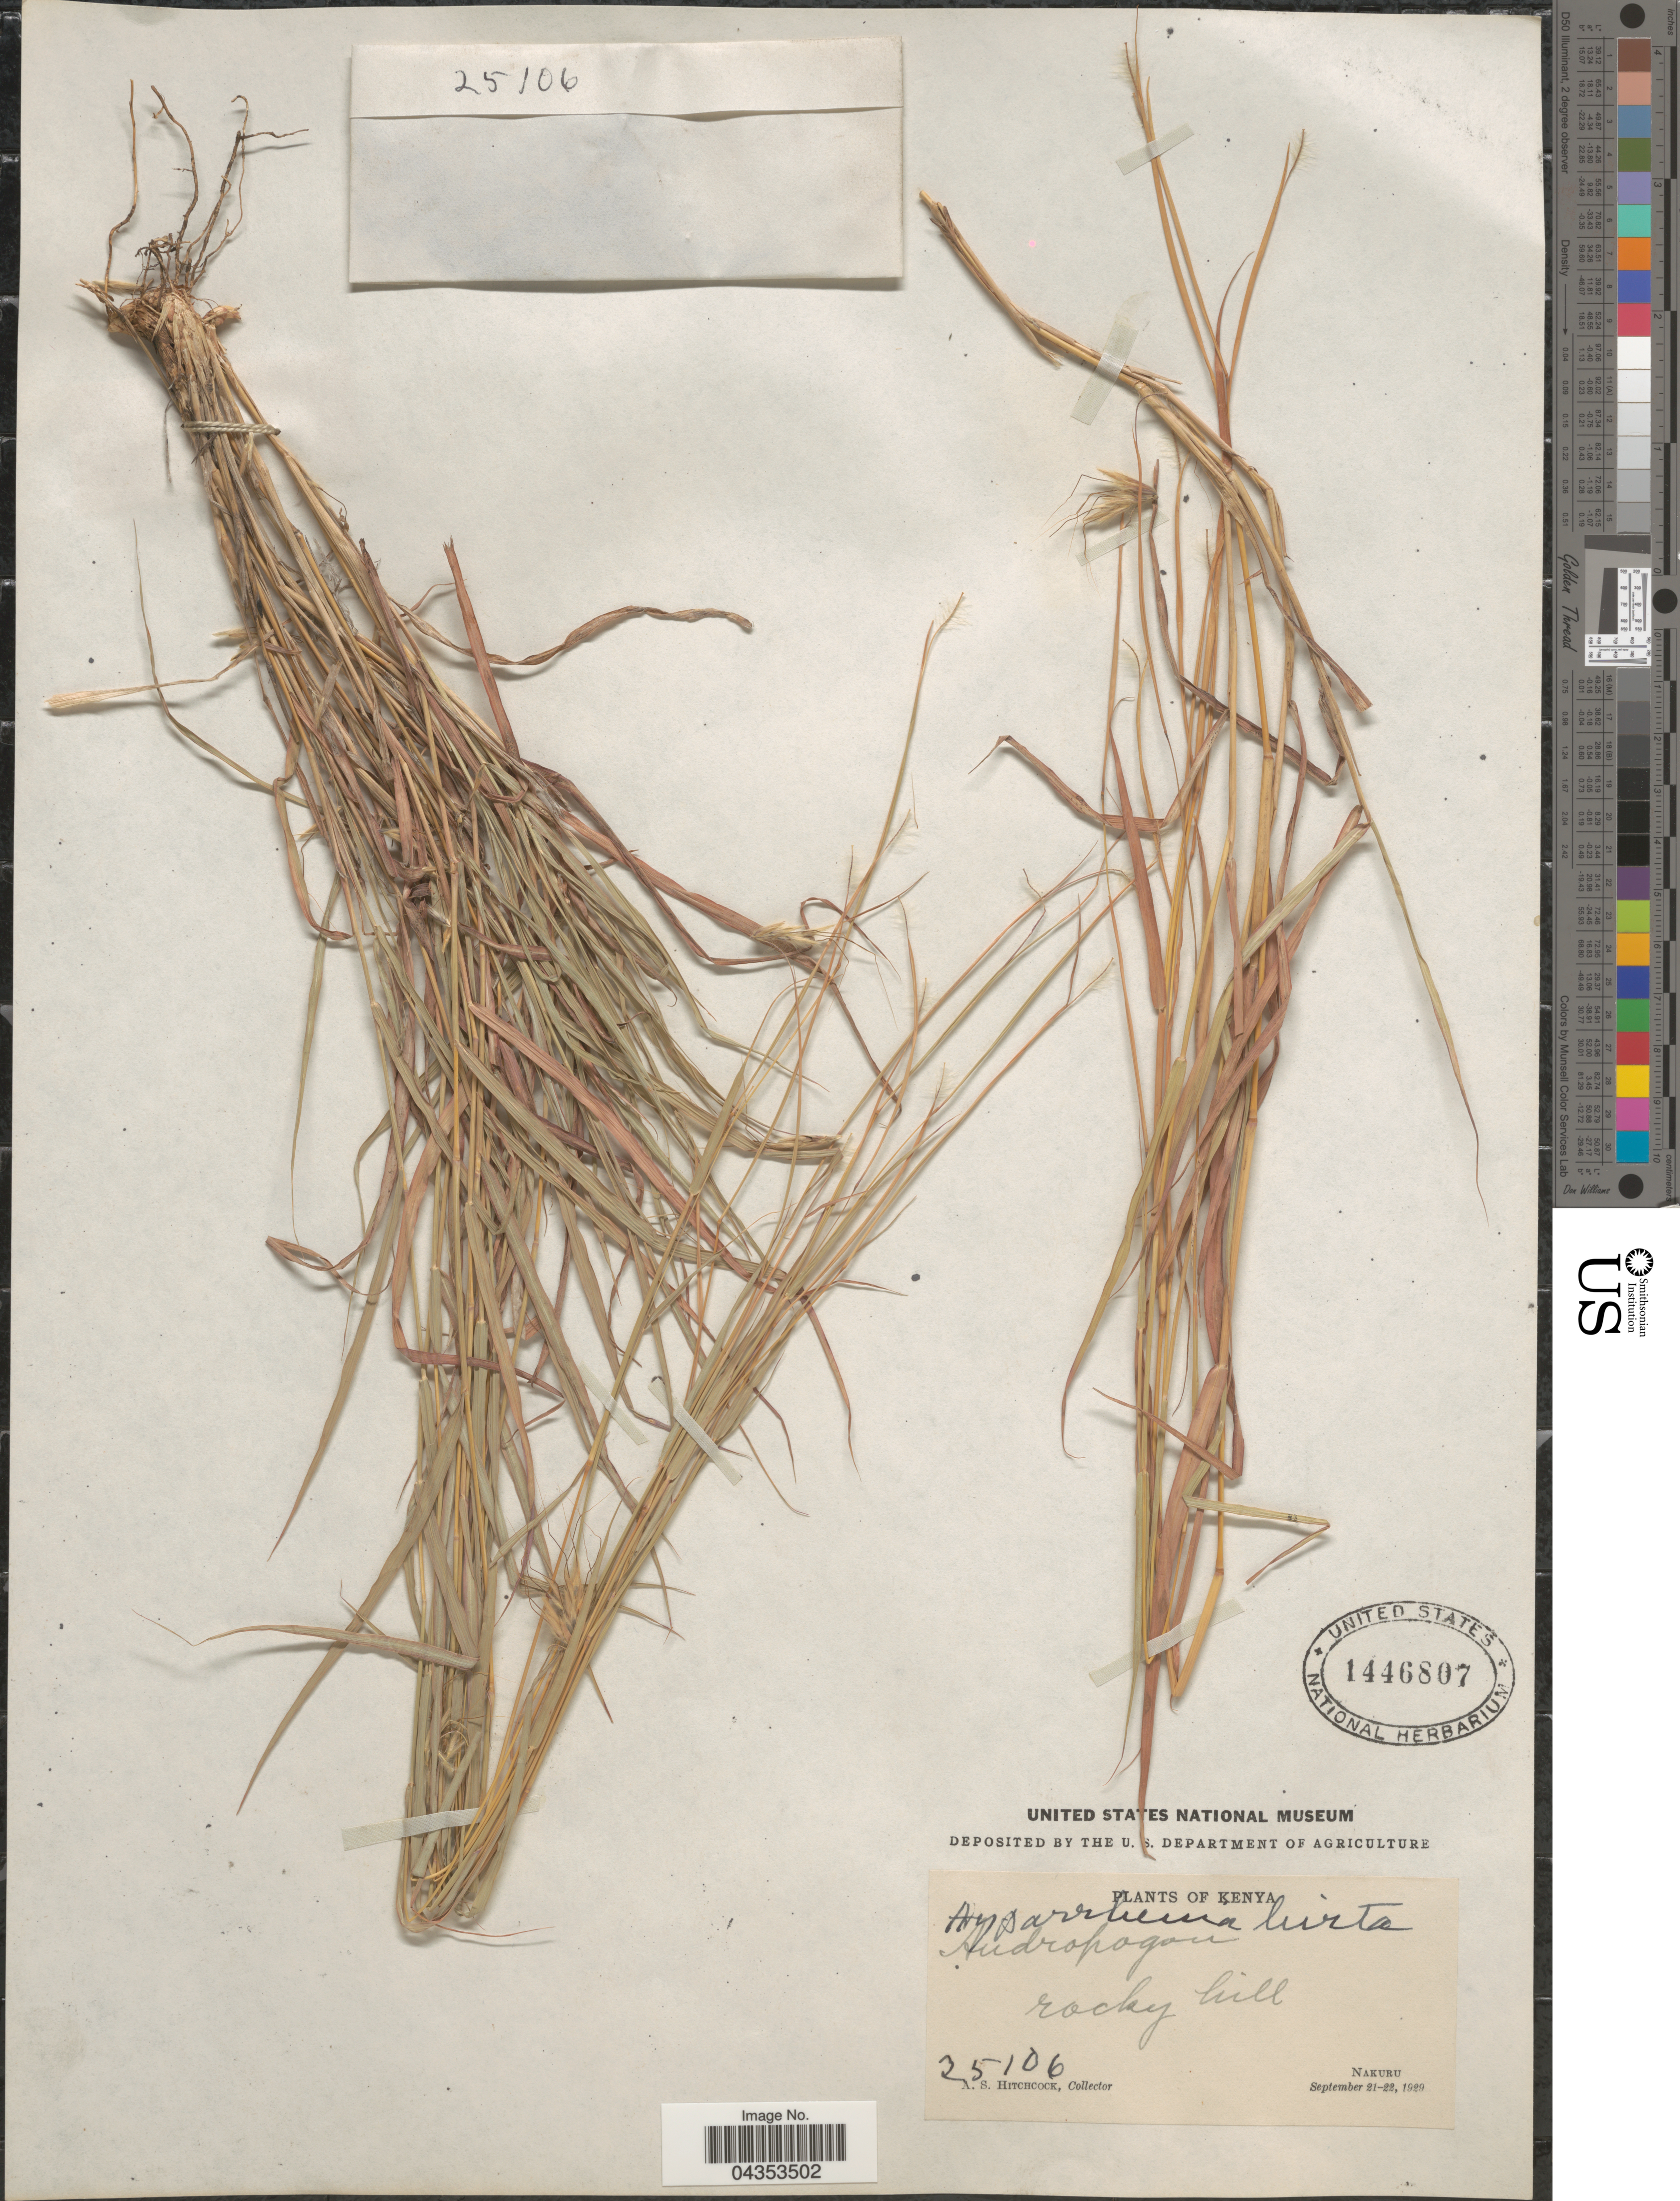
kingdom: Plantae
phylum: Tracheophyta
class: Liliopsida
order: Poales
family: Poaceae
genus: Hyparrhenia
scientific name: Hyparrhenia hirta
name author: (L.) Stapf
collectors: A. S. Hitchcock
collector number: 25106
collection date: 1929-09-21/1929-09-22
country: Kenya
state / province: Nakuru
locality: Rocky hill.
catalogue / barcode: US 1446807